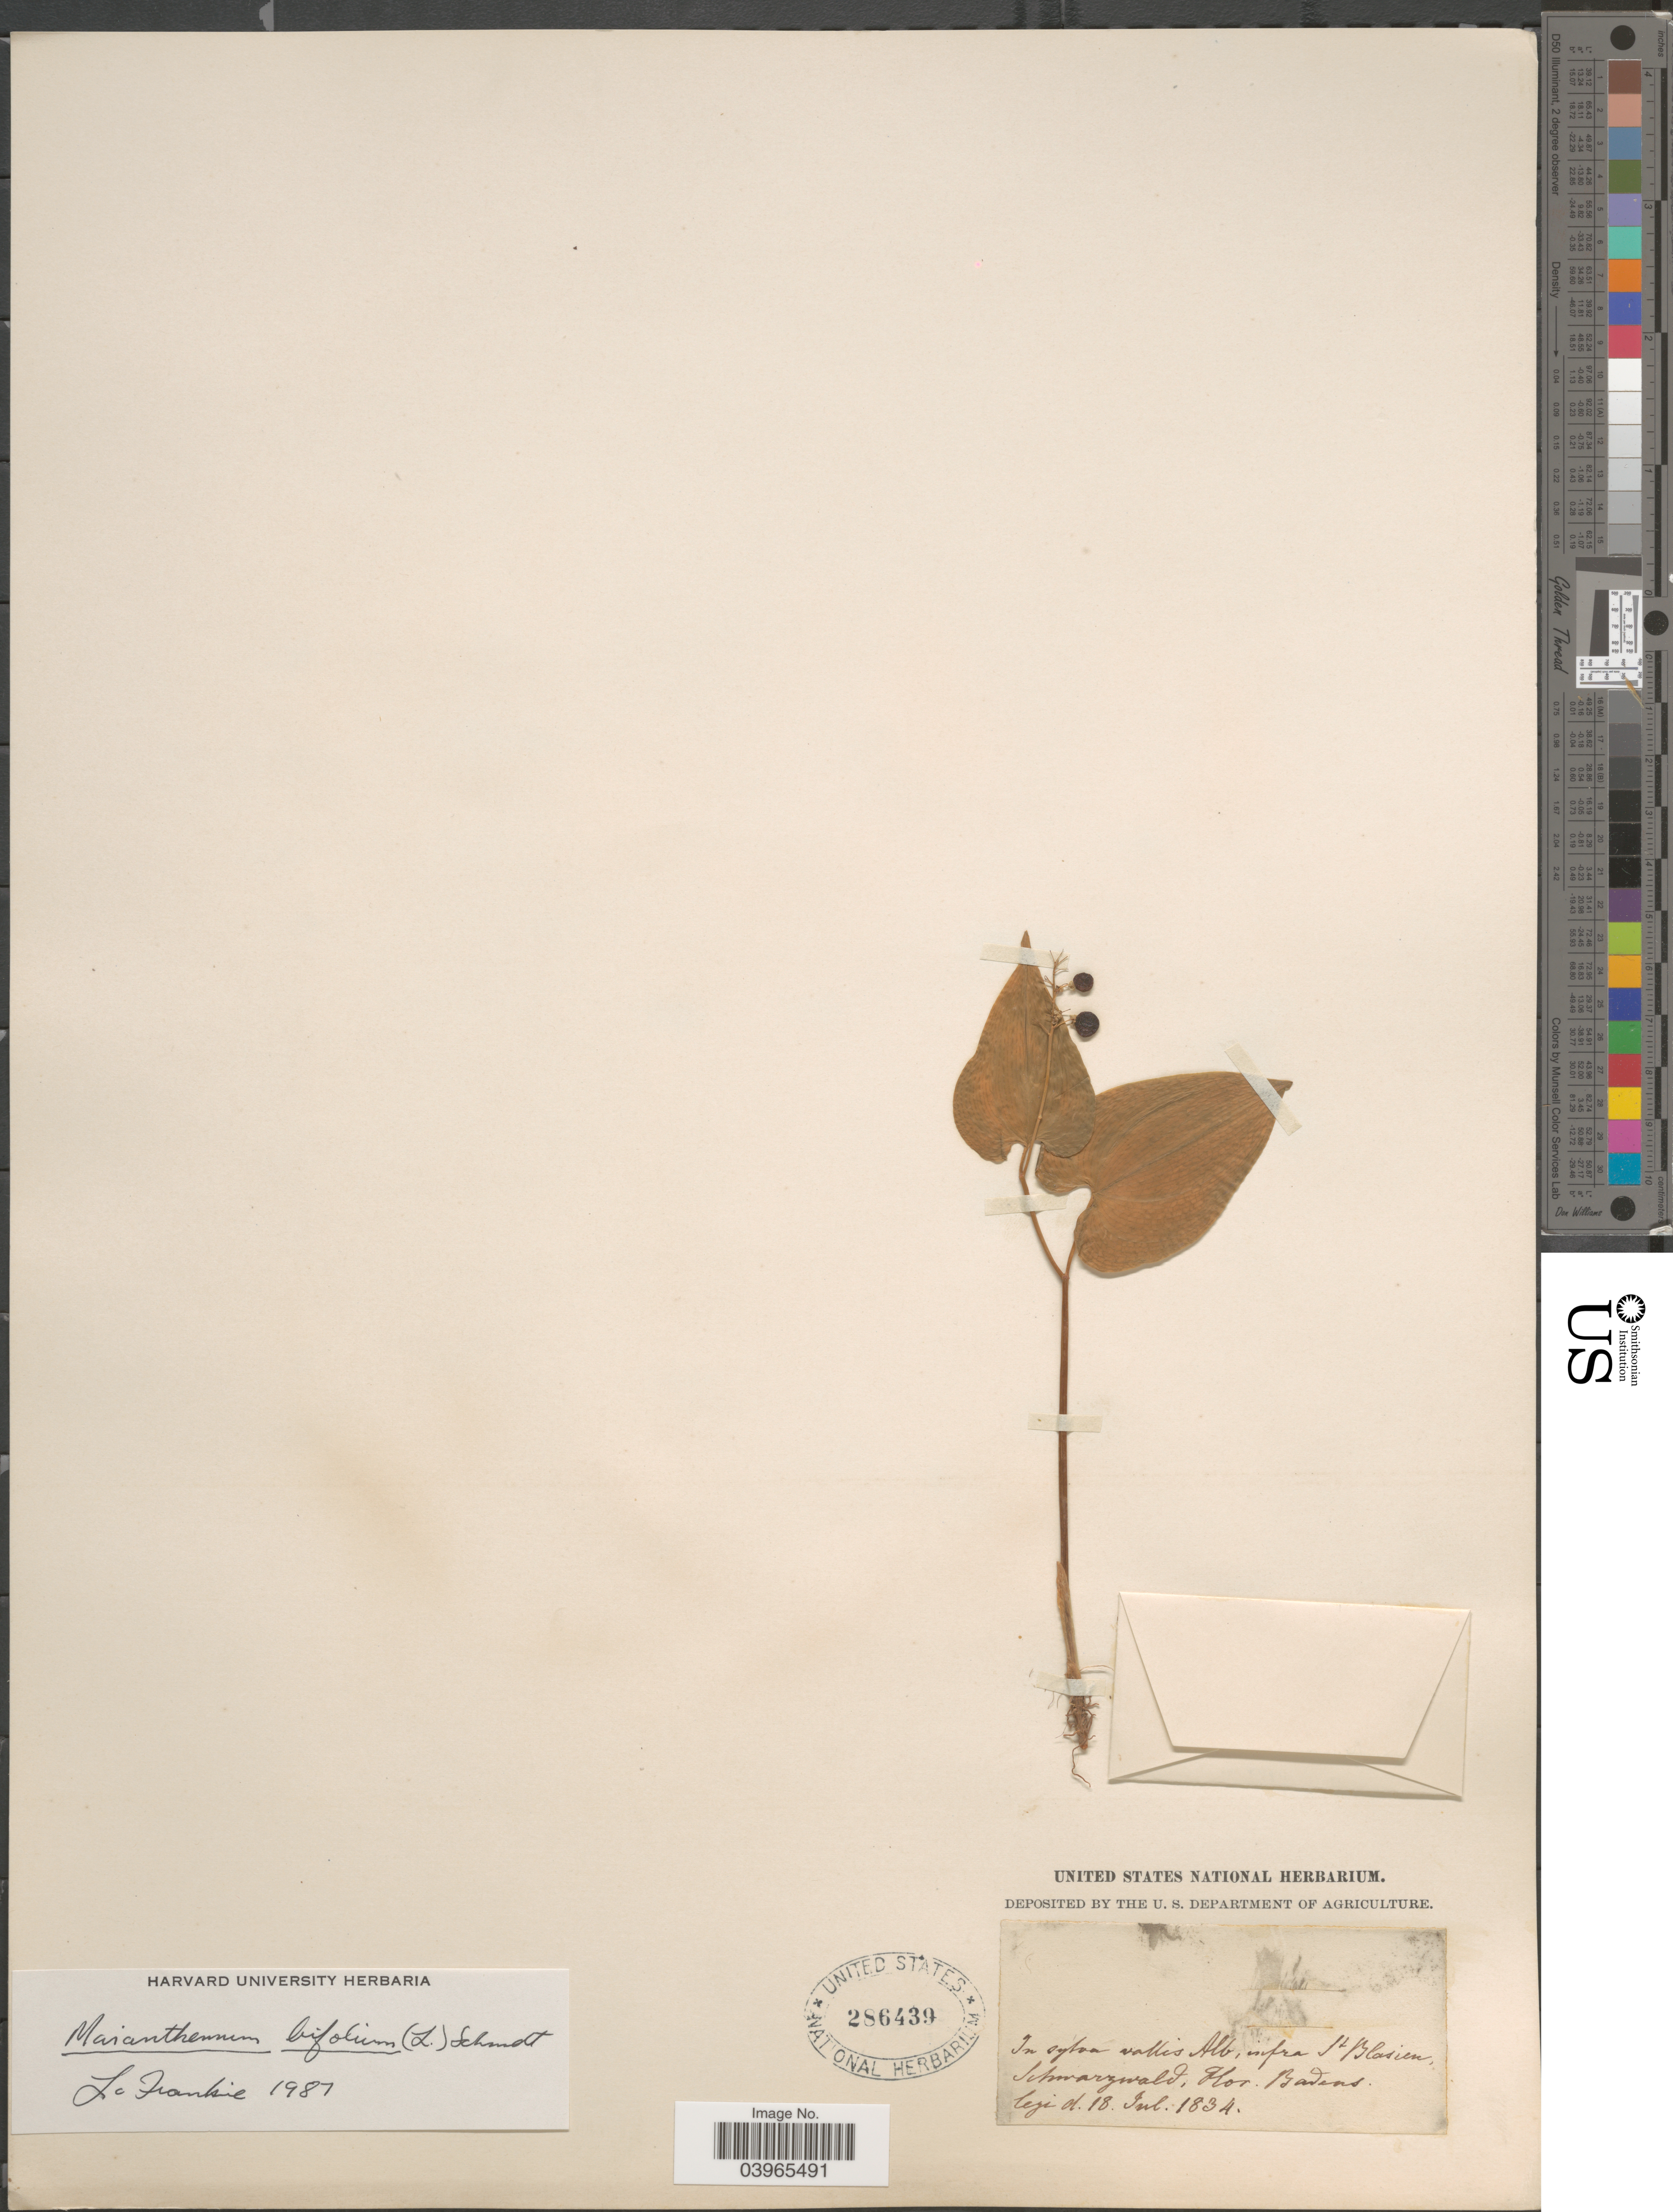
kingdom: Plantae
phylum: Tracheophyta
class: Liliopsida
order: Asparagales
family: Asparagaceae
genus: Maianthemum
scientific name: Maianthemum bifolium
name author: (L.) F.W. Schmidt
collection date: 1834-07-18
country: Germany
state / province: Baden-Württemberg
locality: In sylva vallis Alb, infra St. Blasien, Schwarzwald, Badens.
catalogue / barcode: US 286439